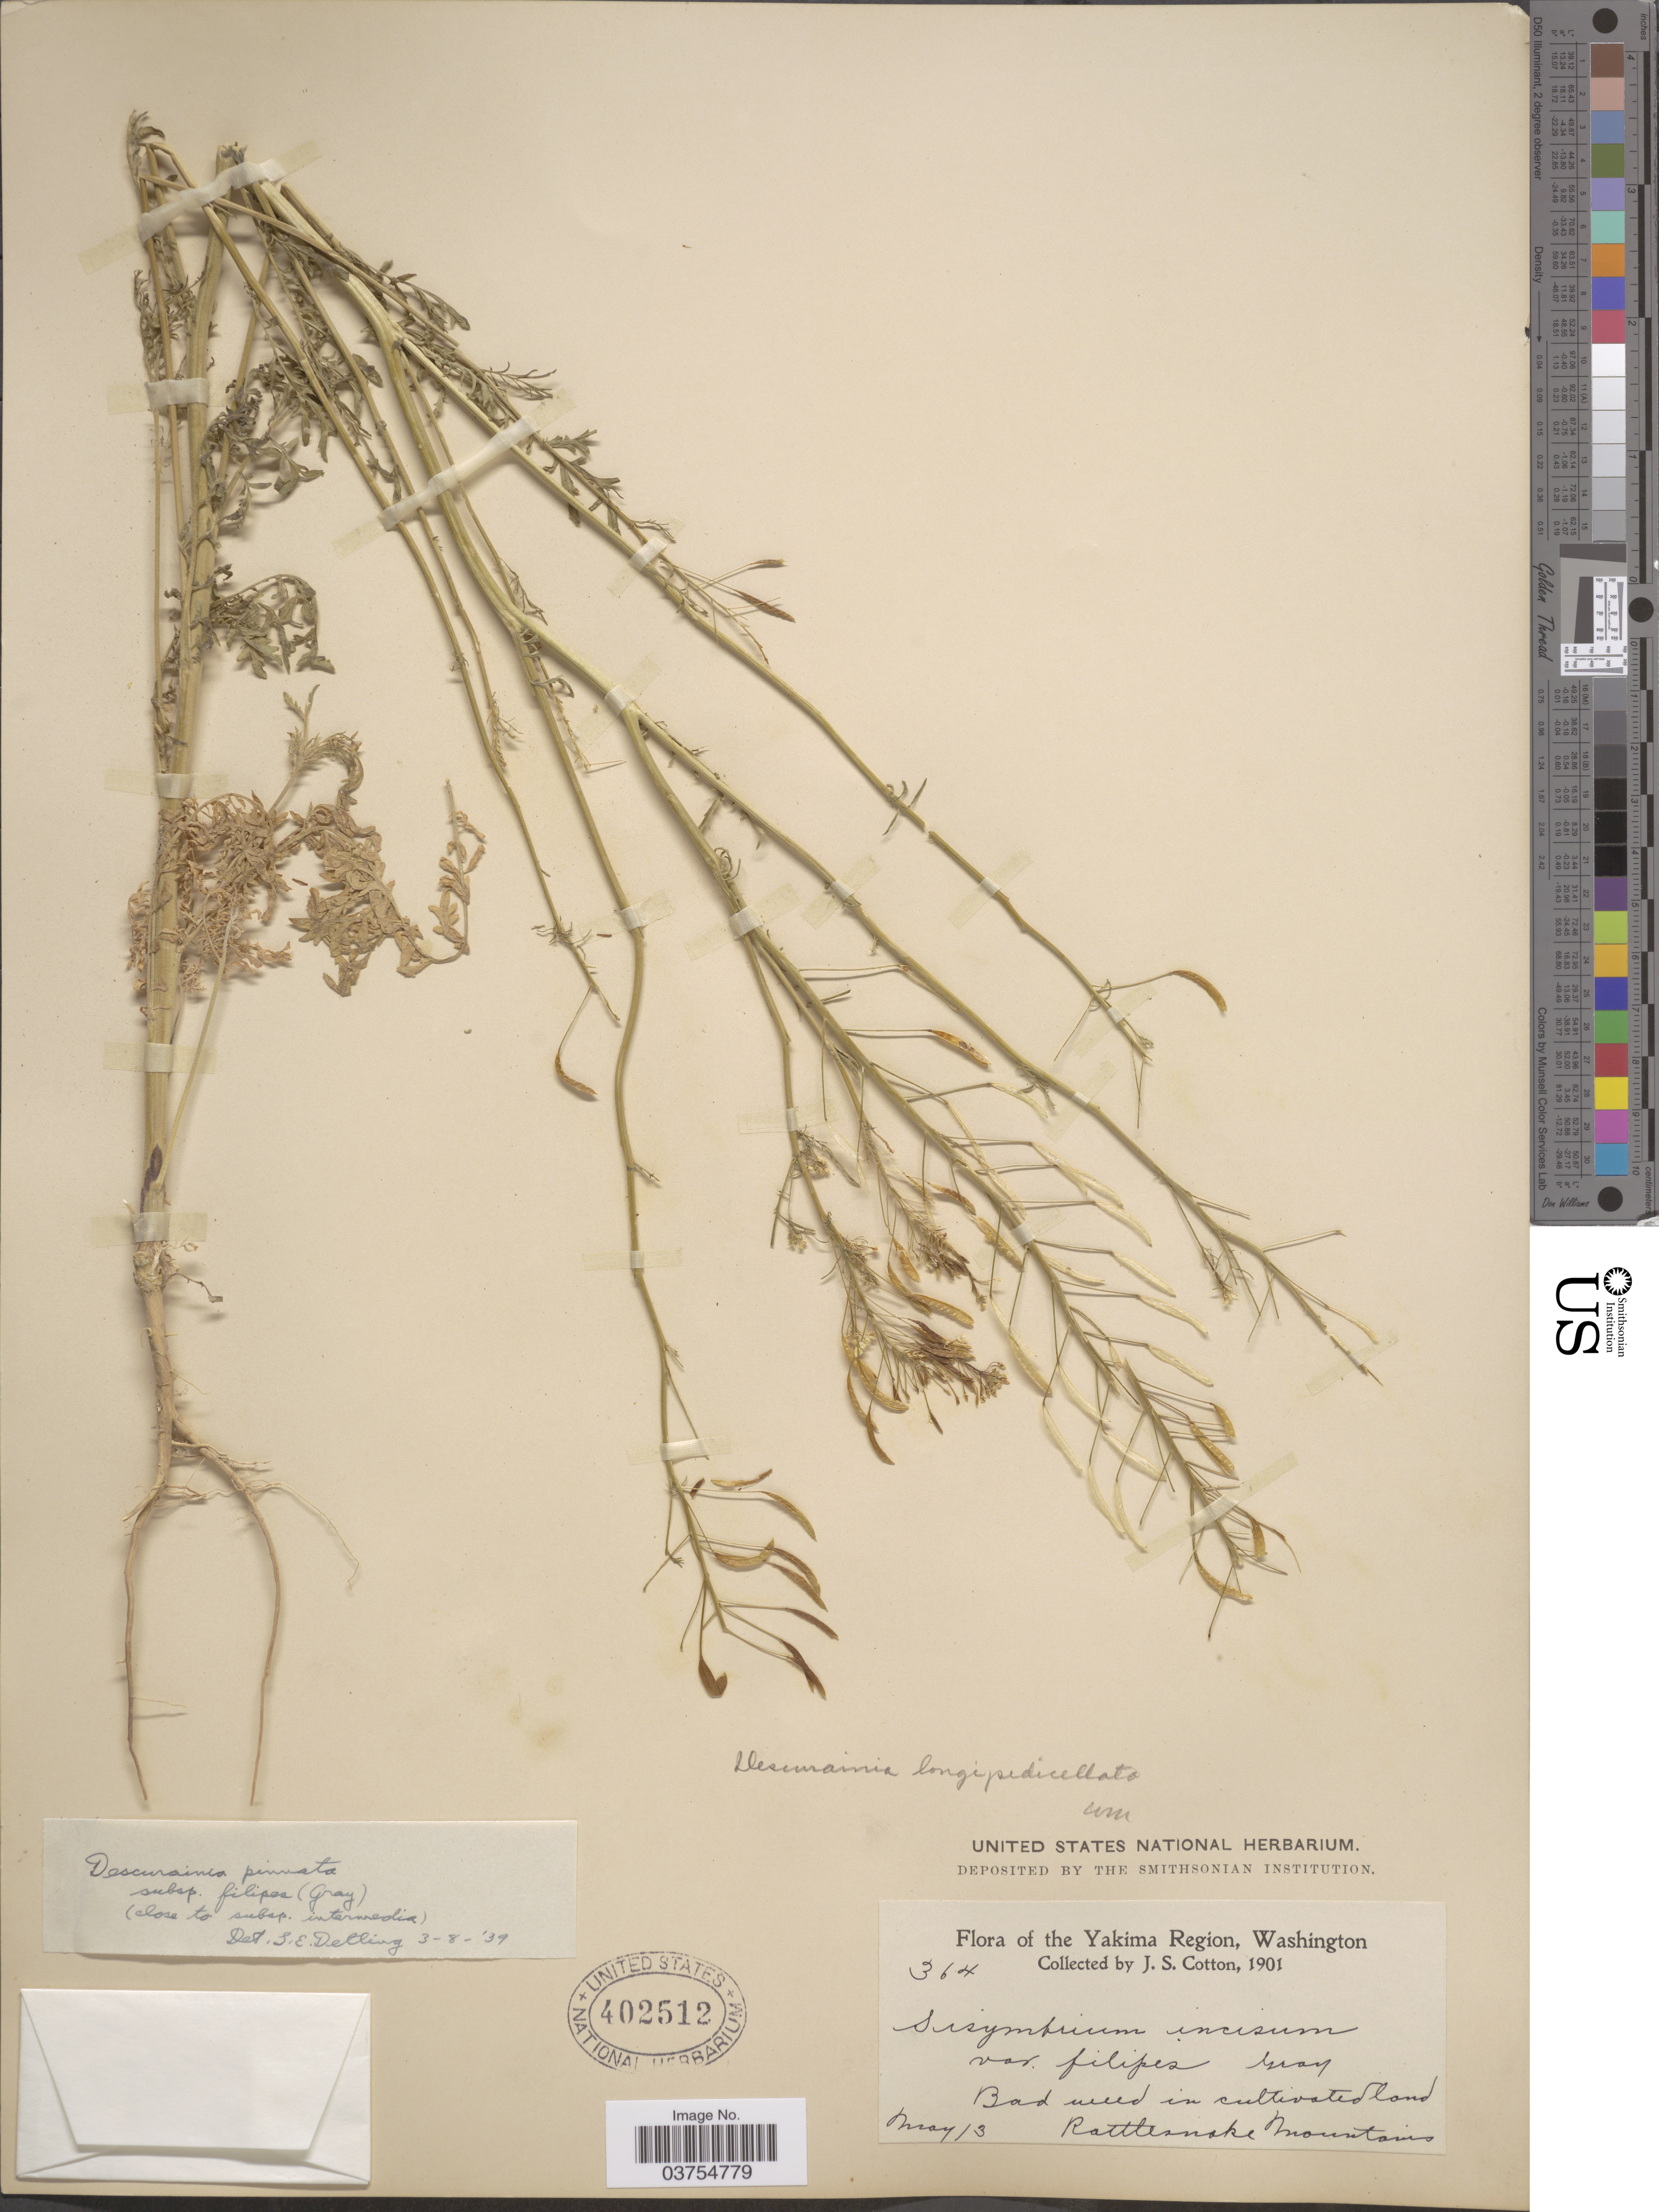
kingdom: Plantae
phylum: Tracheophyta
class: Magnoliopsida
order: Brassicales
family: Brassicaceae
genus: Descurainia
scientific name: Descurainia pinnata subsp. filipes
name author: (A. Gray) Detling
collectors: J. S. Cotton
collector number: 364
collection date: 1901-05-13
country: United States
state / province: Washington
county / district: Yakima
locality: The Yakima Region. Rattlesnake Mountains.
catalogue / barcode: US 402512